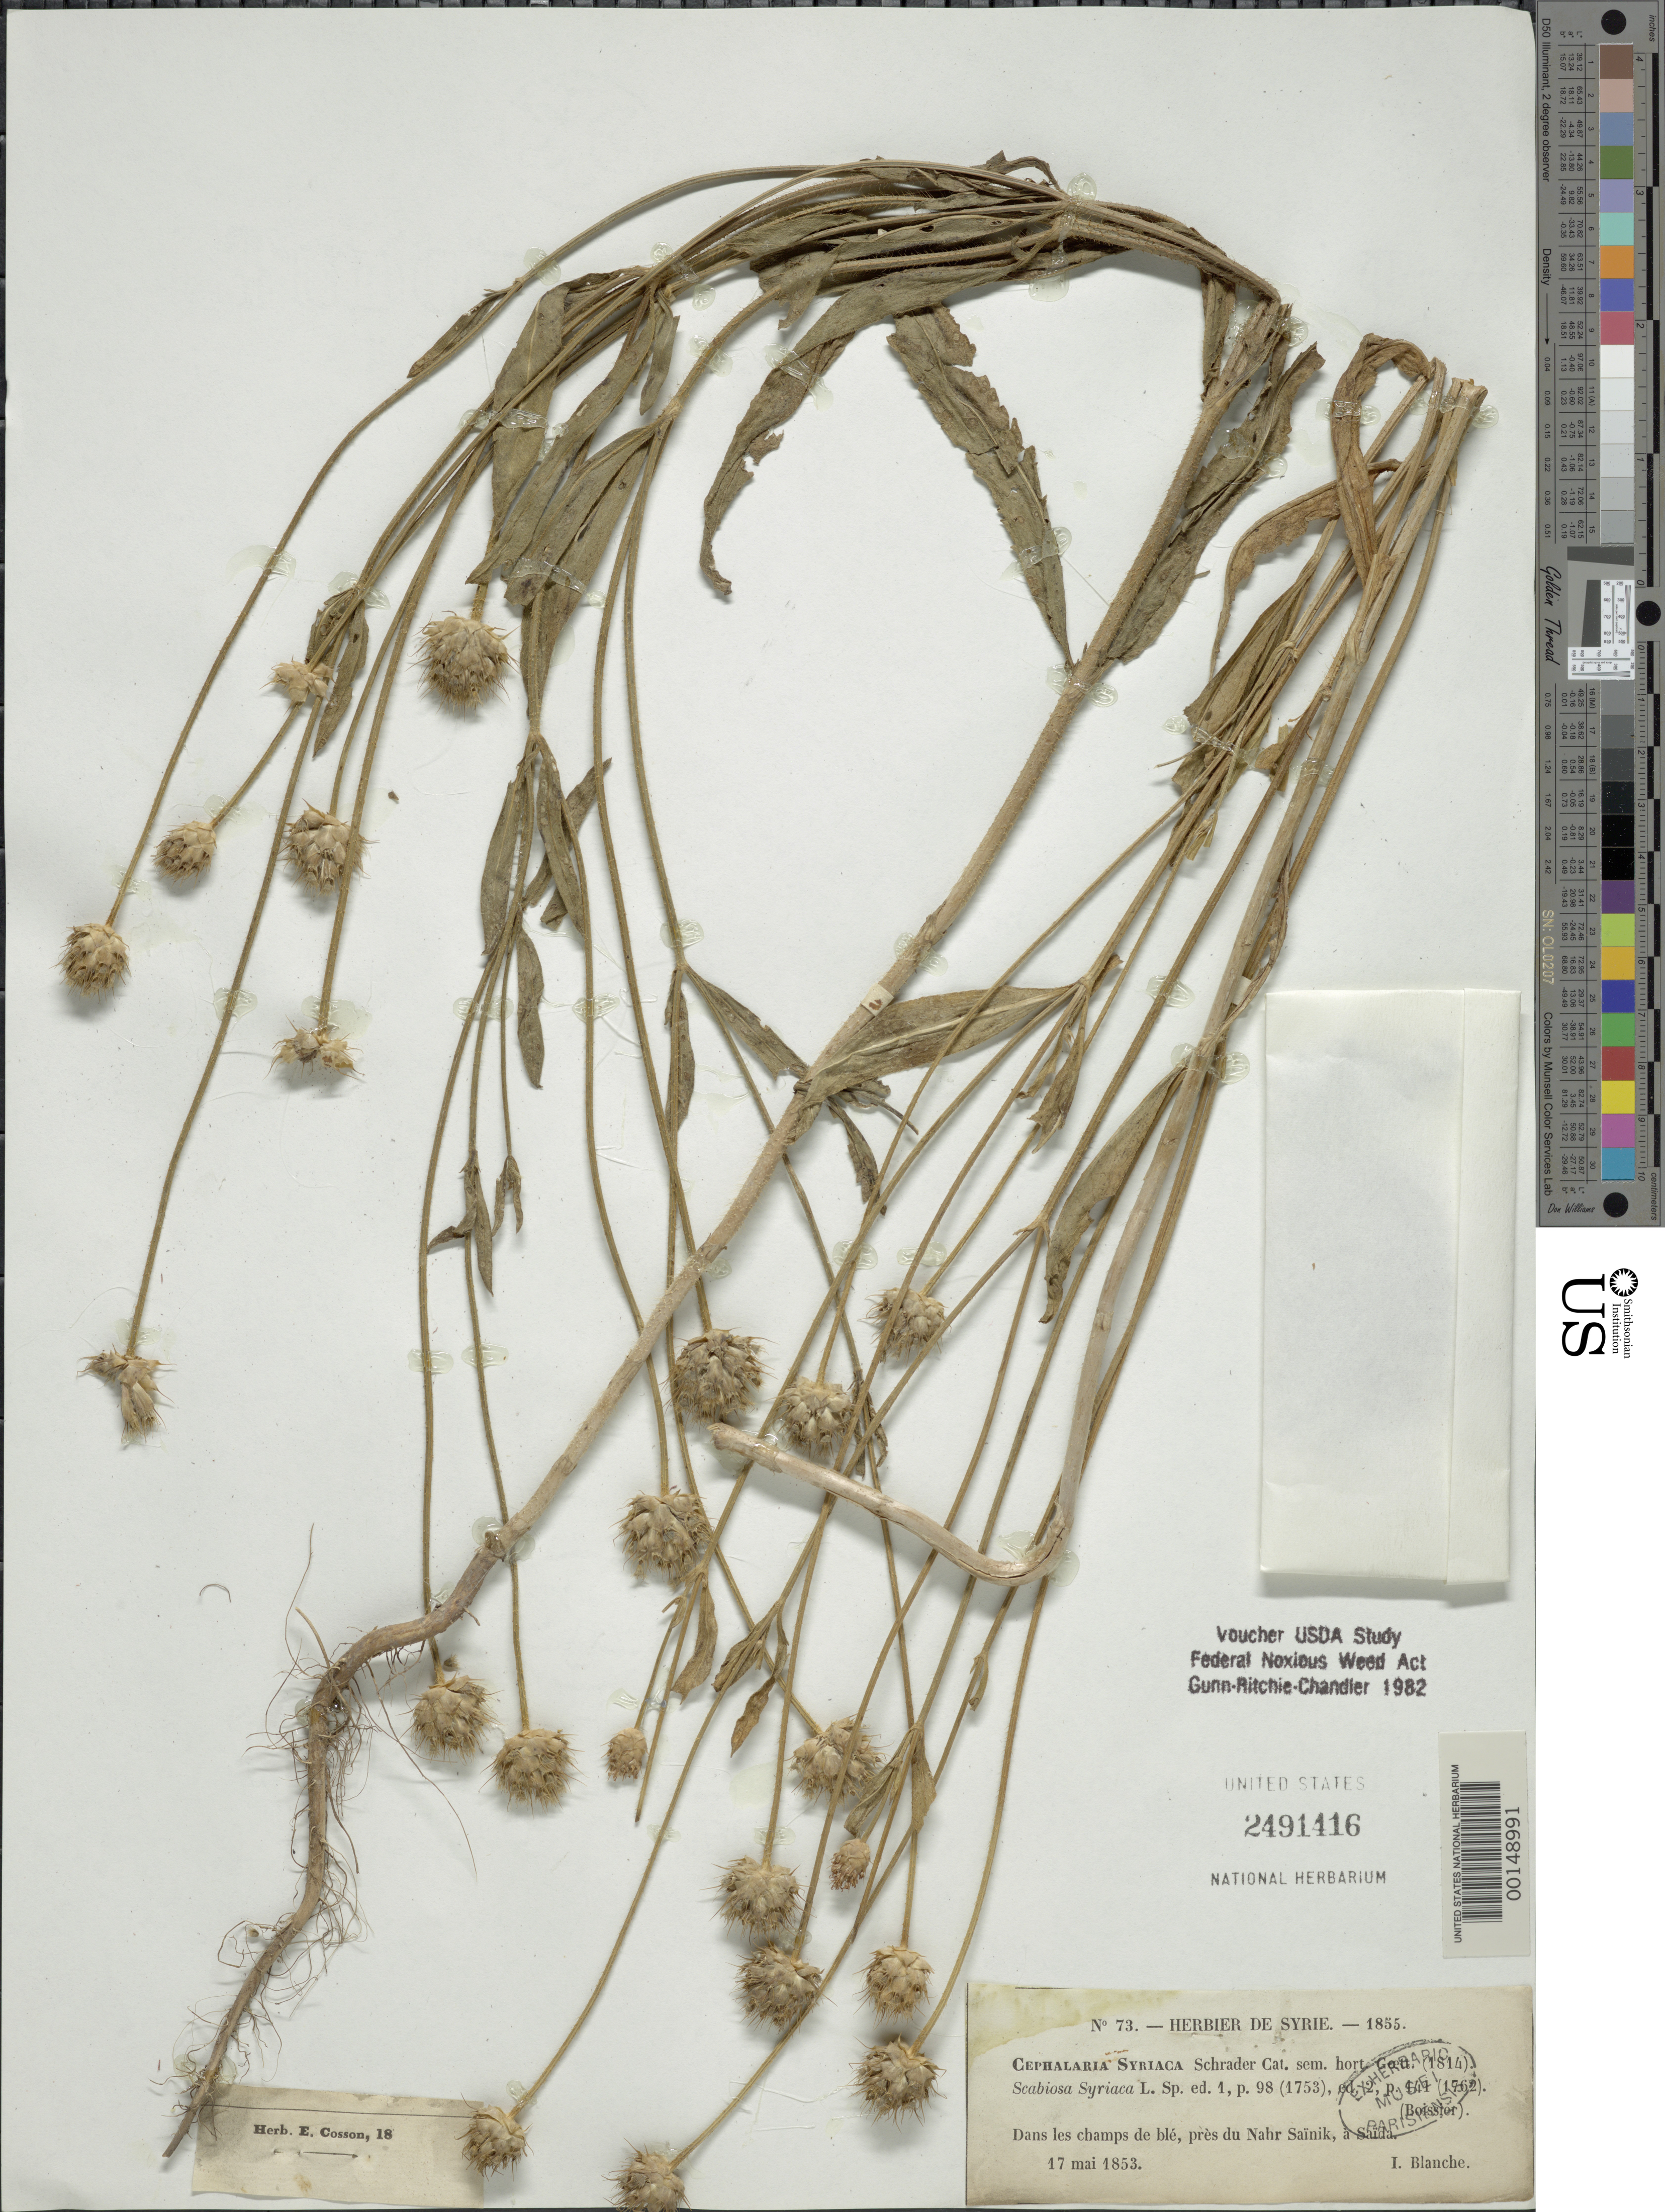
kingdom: Plantae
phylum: Tracheophyta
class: Magnoliopsida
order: Dipsacales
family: Caprifoliaceae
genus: Cephalaria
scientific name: Cephalaria syriaca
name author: Schrad.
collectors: I. Blanche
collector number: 73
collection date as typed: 17 May 1853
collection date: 1853-05-17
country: Syria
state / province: Dara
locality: Dans les champs de Ble, pres u Nahr Sainik, a Saida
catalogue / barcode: US 2491416